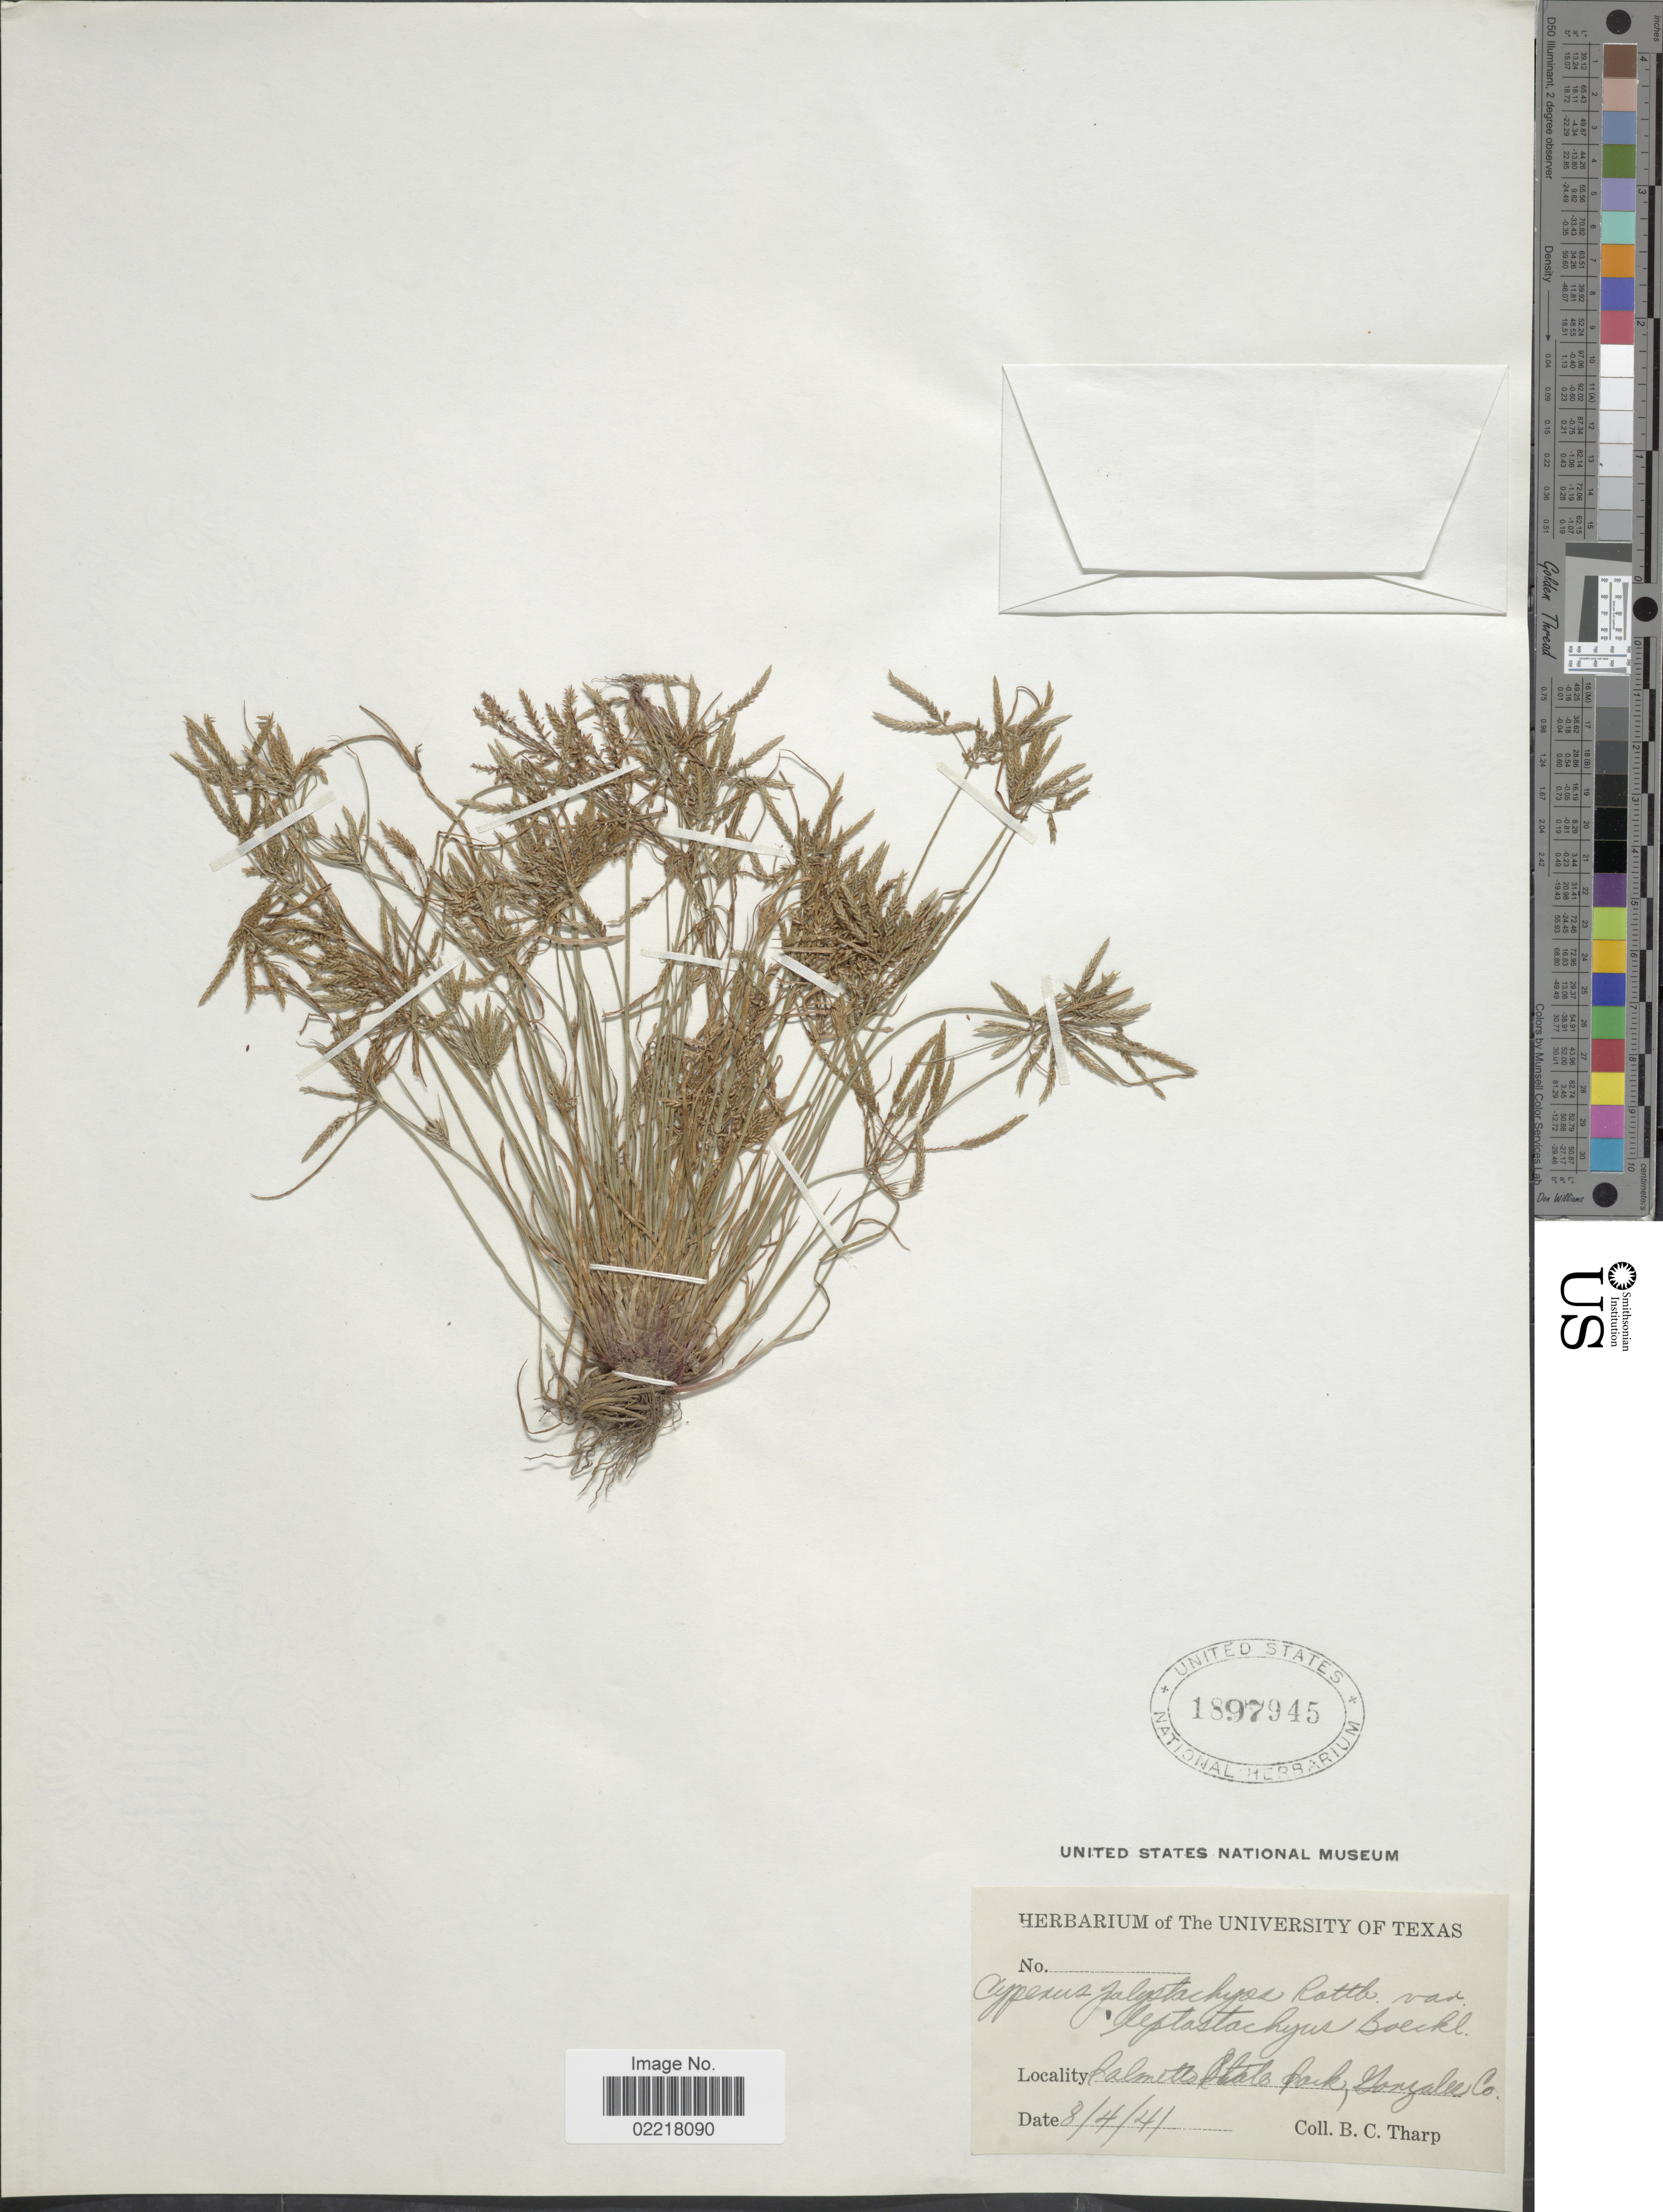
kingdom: Plantae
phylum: Tracheophyta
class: Liliopsida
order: Poales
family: Cyperaceae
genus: Cyperus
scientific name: Cyperus polystachyos var. texensis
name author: (Torr.) Fernald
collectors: B. C. Tharp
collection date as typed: Transcribed d/m/y: 4/8/41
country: United States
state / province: Texas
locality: Palmetto State park, Gonzales Co.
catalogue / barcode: US 1897945